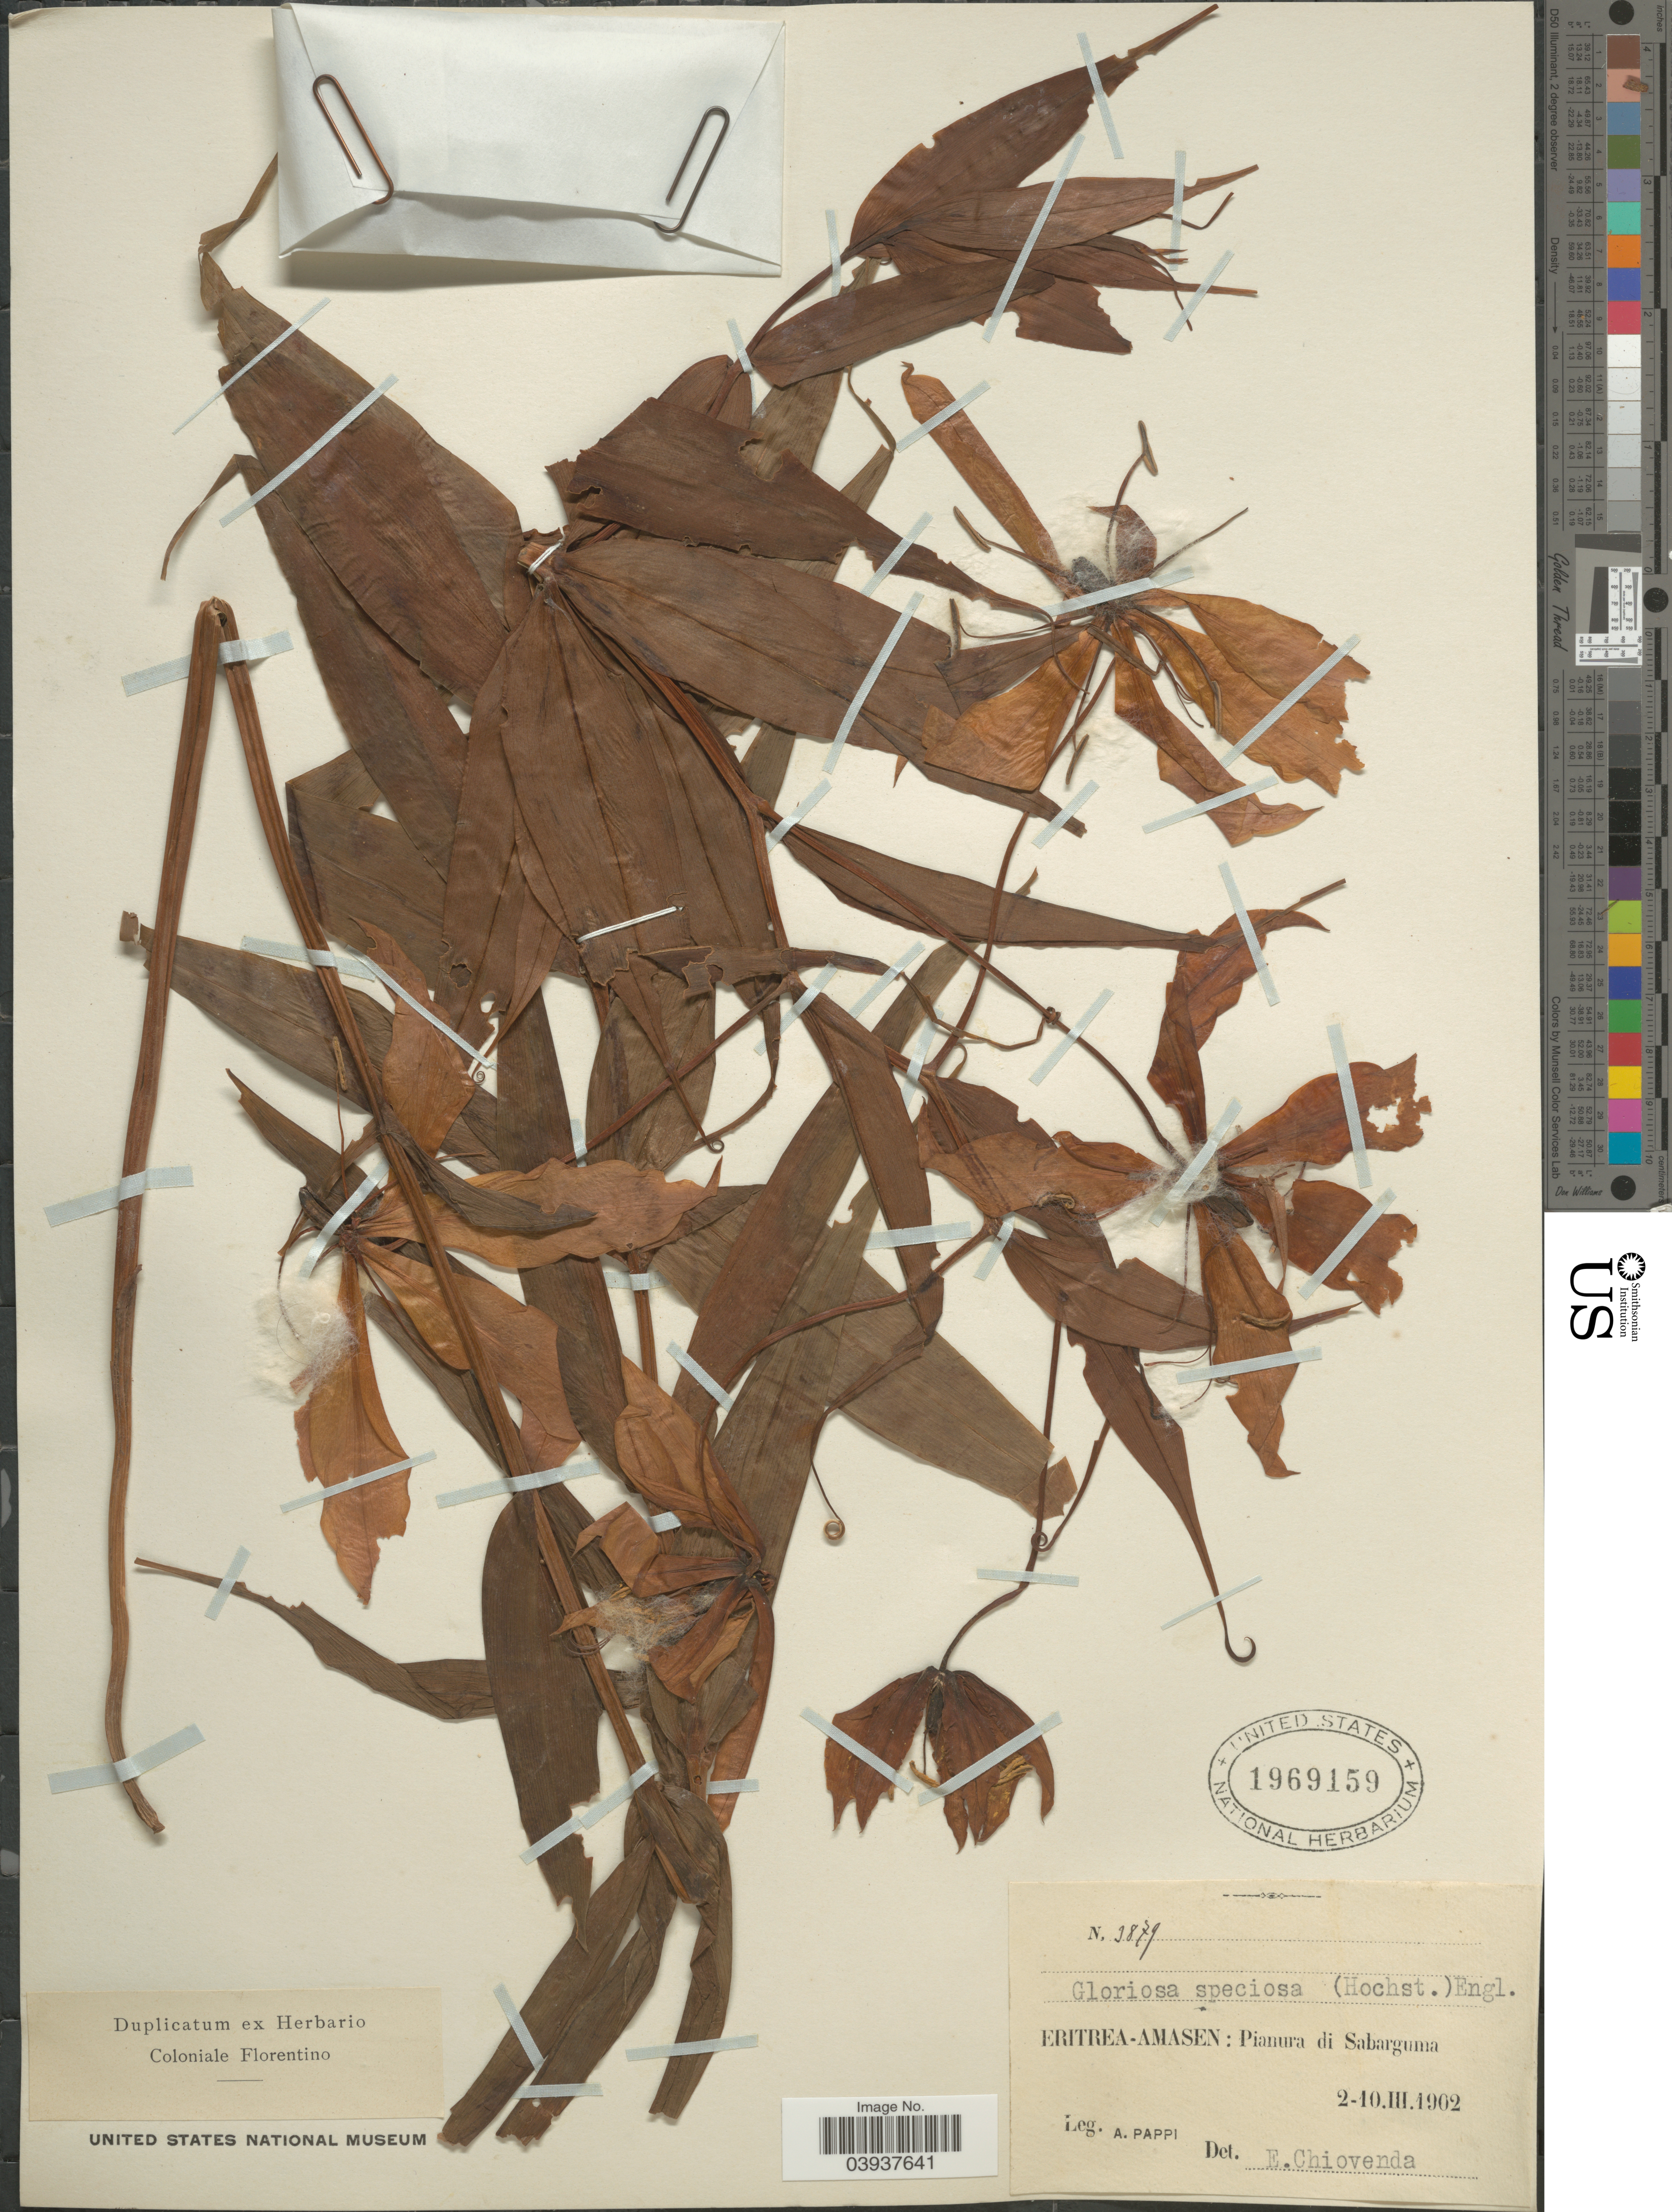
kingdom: Plantae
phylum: Tracheophyta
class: Liliopsida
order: Liliales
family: Colchicaceae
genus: Gloriosa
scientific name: Gloriosa speciosa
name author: (Hochst.) Engl.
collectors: A. Pappi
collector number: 3879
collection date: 1902-03-02/1902-03-10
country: Eritrea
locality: Eritrea-Amasen: Pianura di Sabarguma.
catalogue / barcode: US 1969159